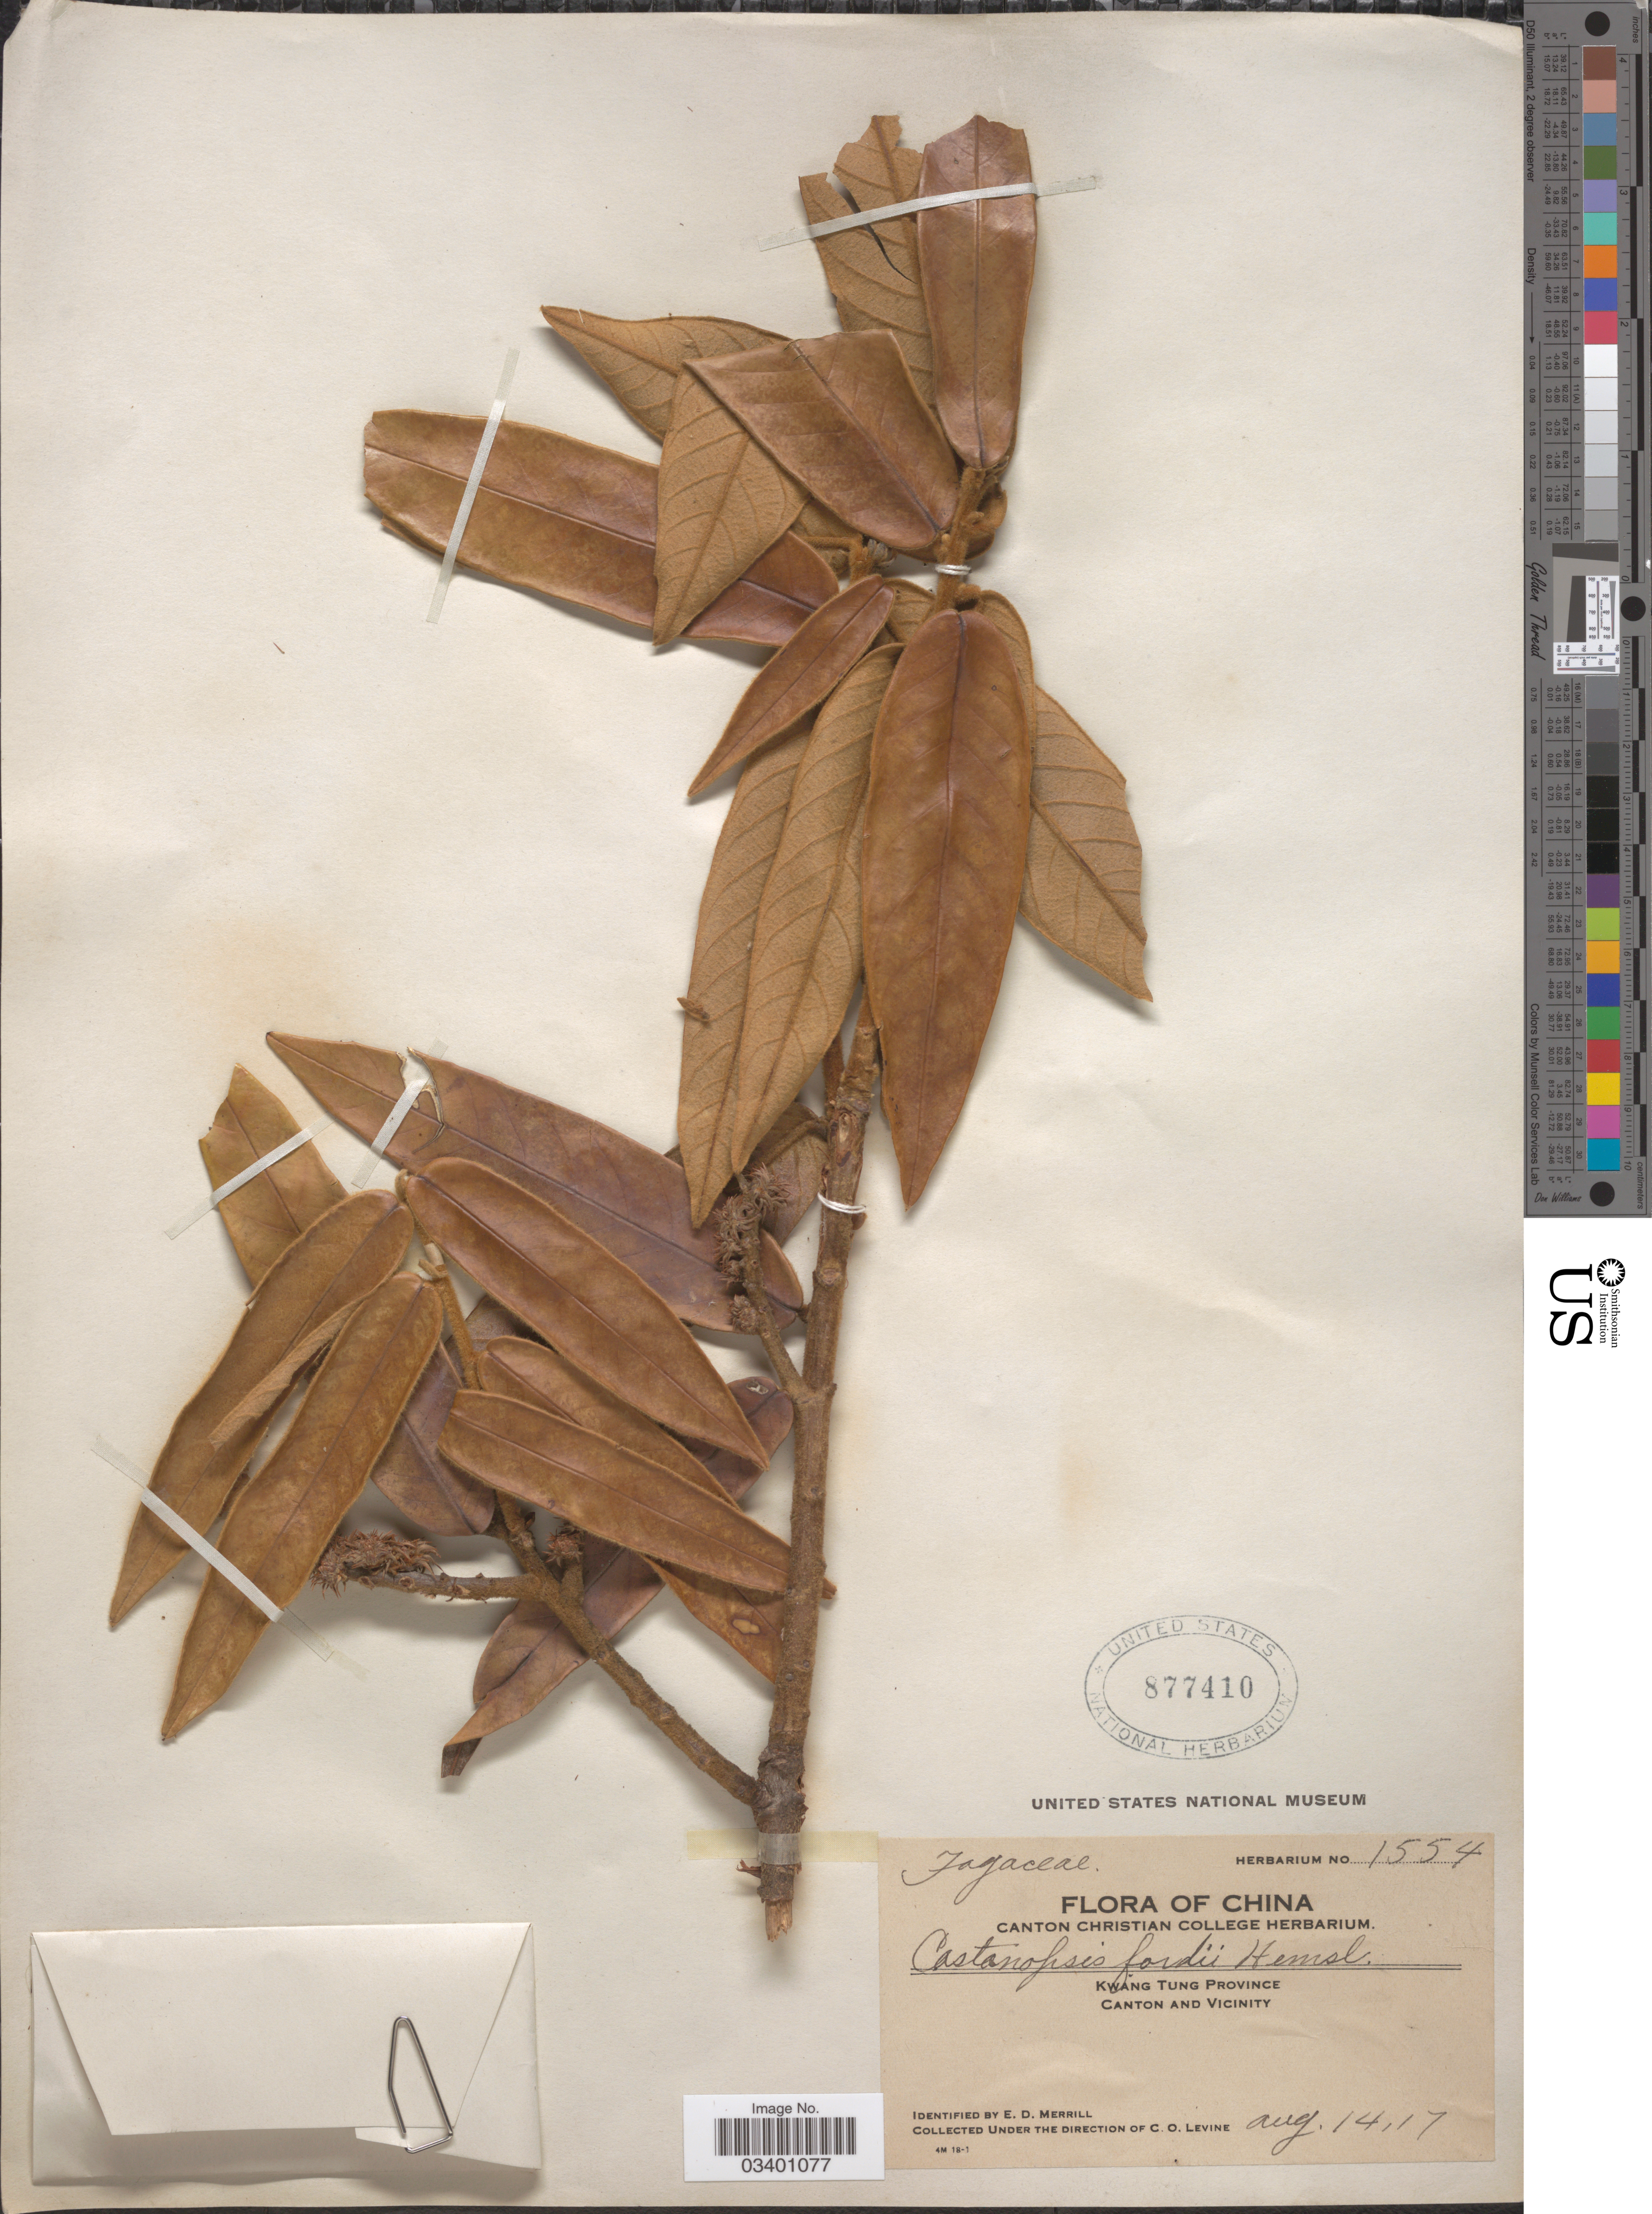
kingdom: Plantae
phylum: Tracheophyta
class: Magnoliopsida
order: Fagales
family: Fagaceae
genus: Castanopsis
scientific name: Castanopsis fordii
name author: Hance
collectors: C. O. Levine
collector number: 1554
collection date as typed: Transcribed d/m/y: 14/8/17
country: China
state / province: Guangdong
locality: Kwang Tung Province, Canton and Vicinity.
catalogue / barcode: US 877410